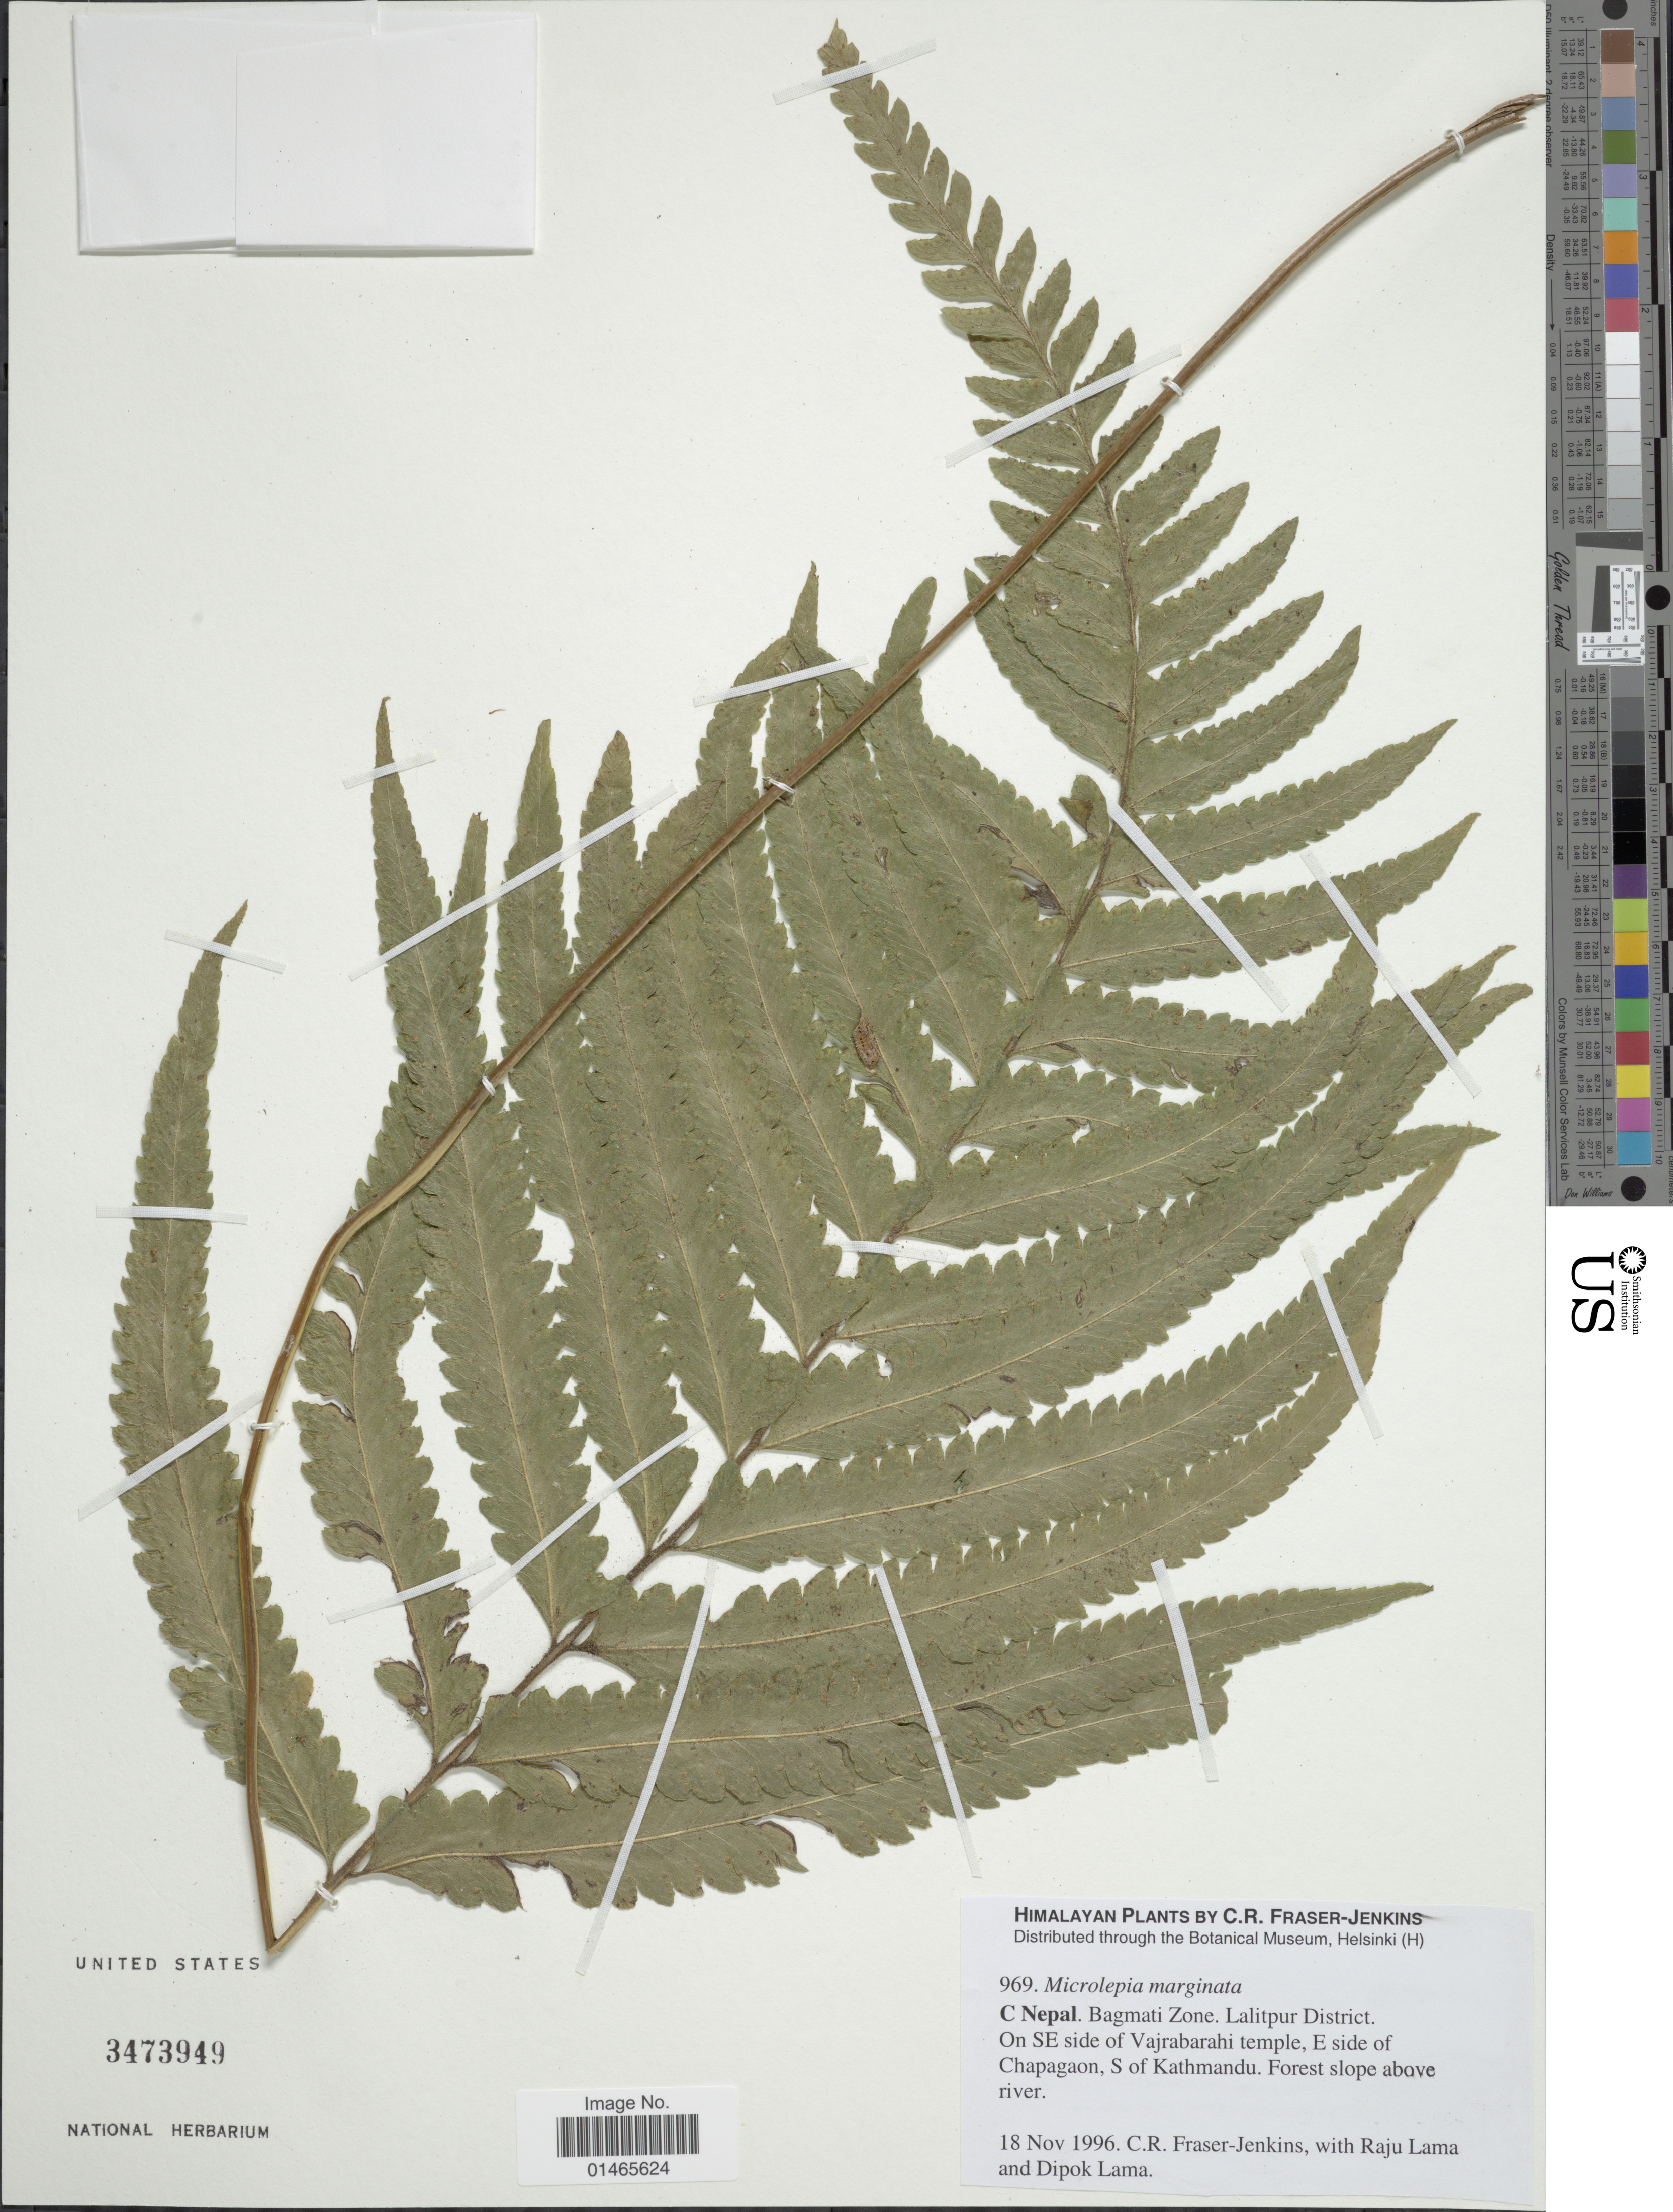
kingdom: Plantae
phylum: Tracheophyta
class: Polypodiopsida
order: Polypodiales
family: Dennstaedtiaceae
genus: Microlepia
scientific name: Microlepia marginata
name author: (Houtt.) C. Chr.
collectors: C. R. Fraser-Jenkins, R. Lama & D. Lama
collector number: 969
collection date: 1996-11-18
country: Nepal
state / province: Bagmati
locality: Bagmati Zone, Lalitpur District, On SE side of Vajrabarahi temple, E side of Chapagaon, S of Kathmandu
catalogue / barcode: US 3473949